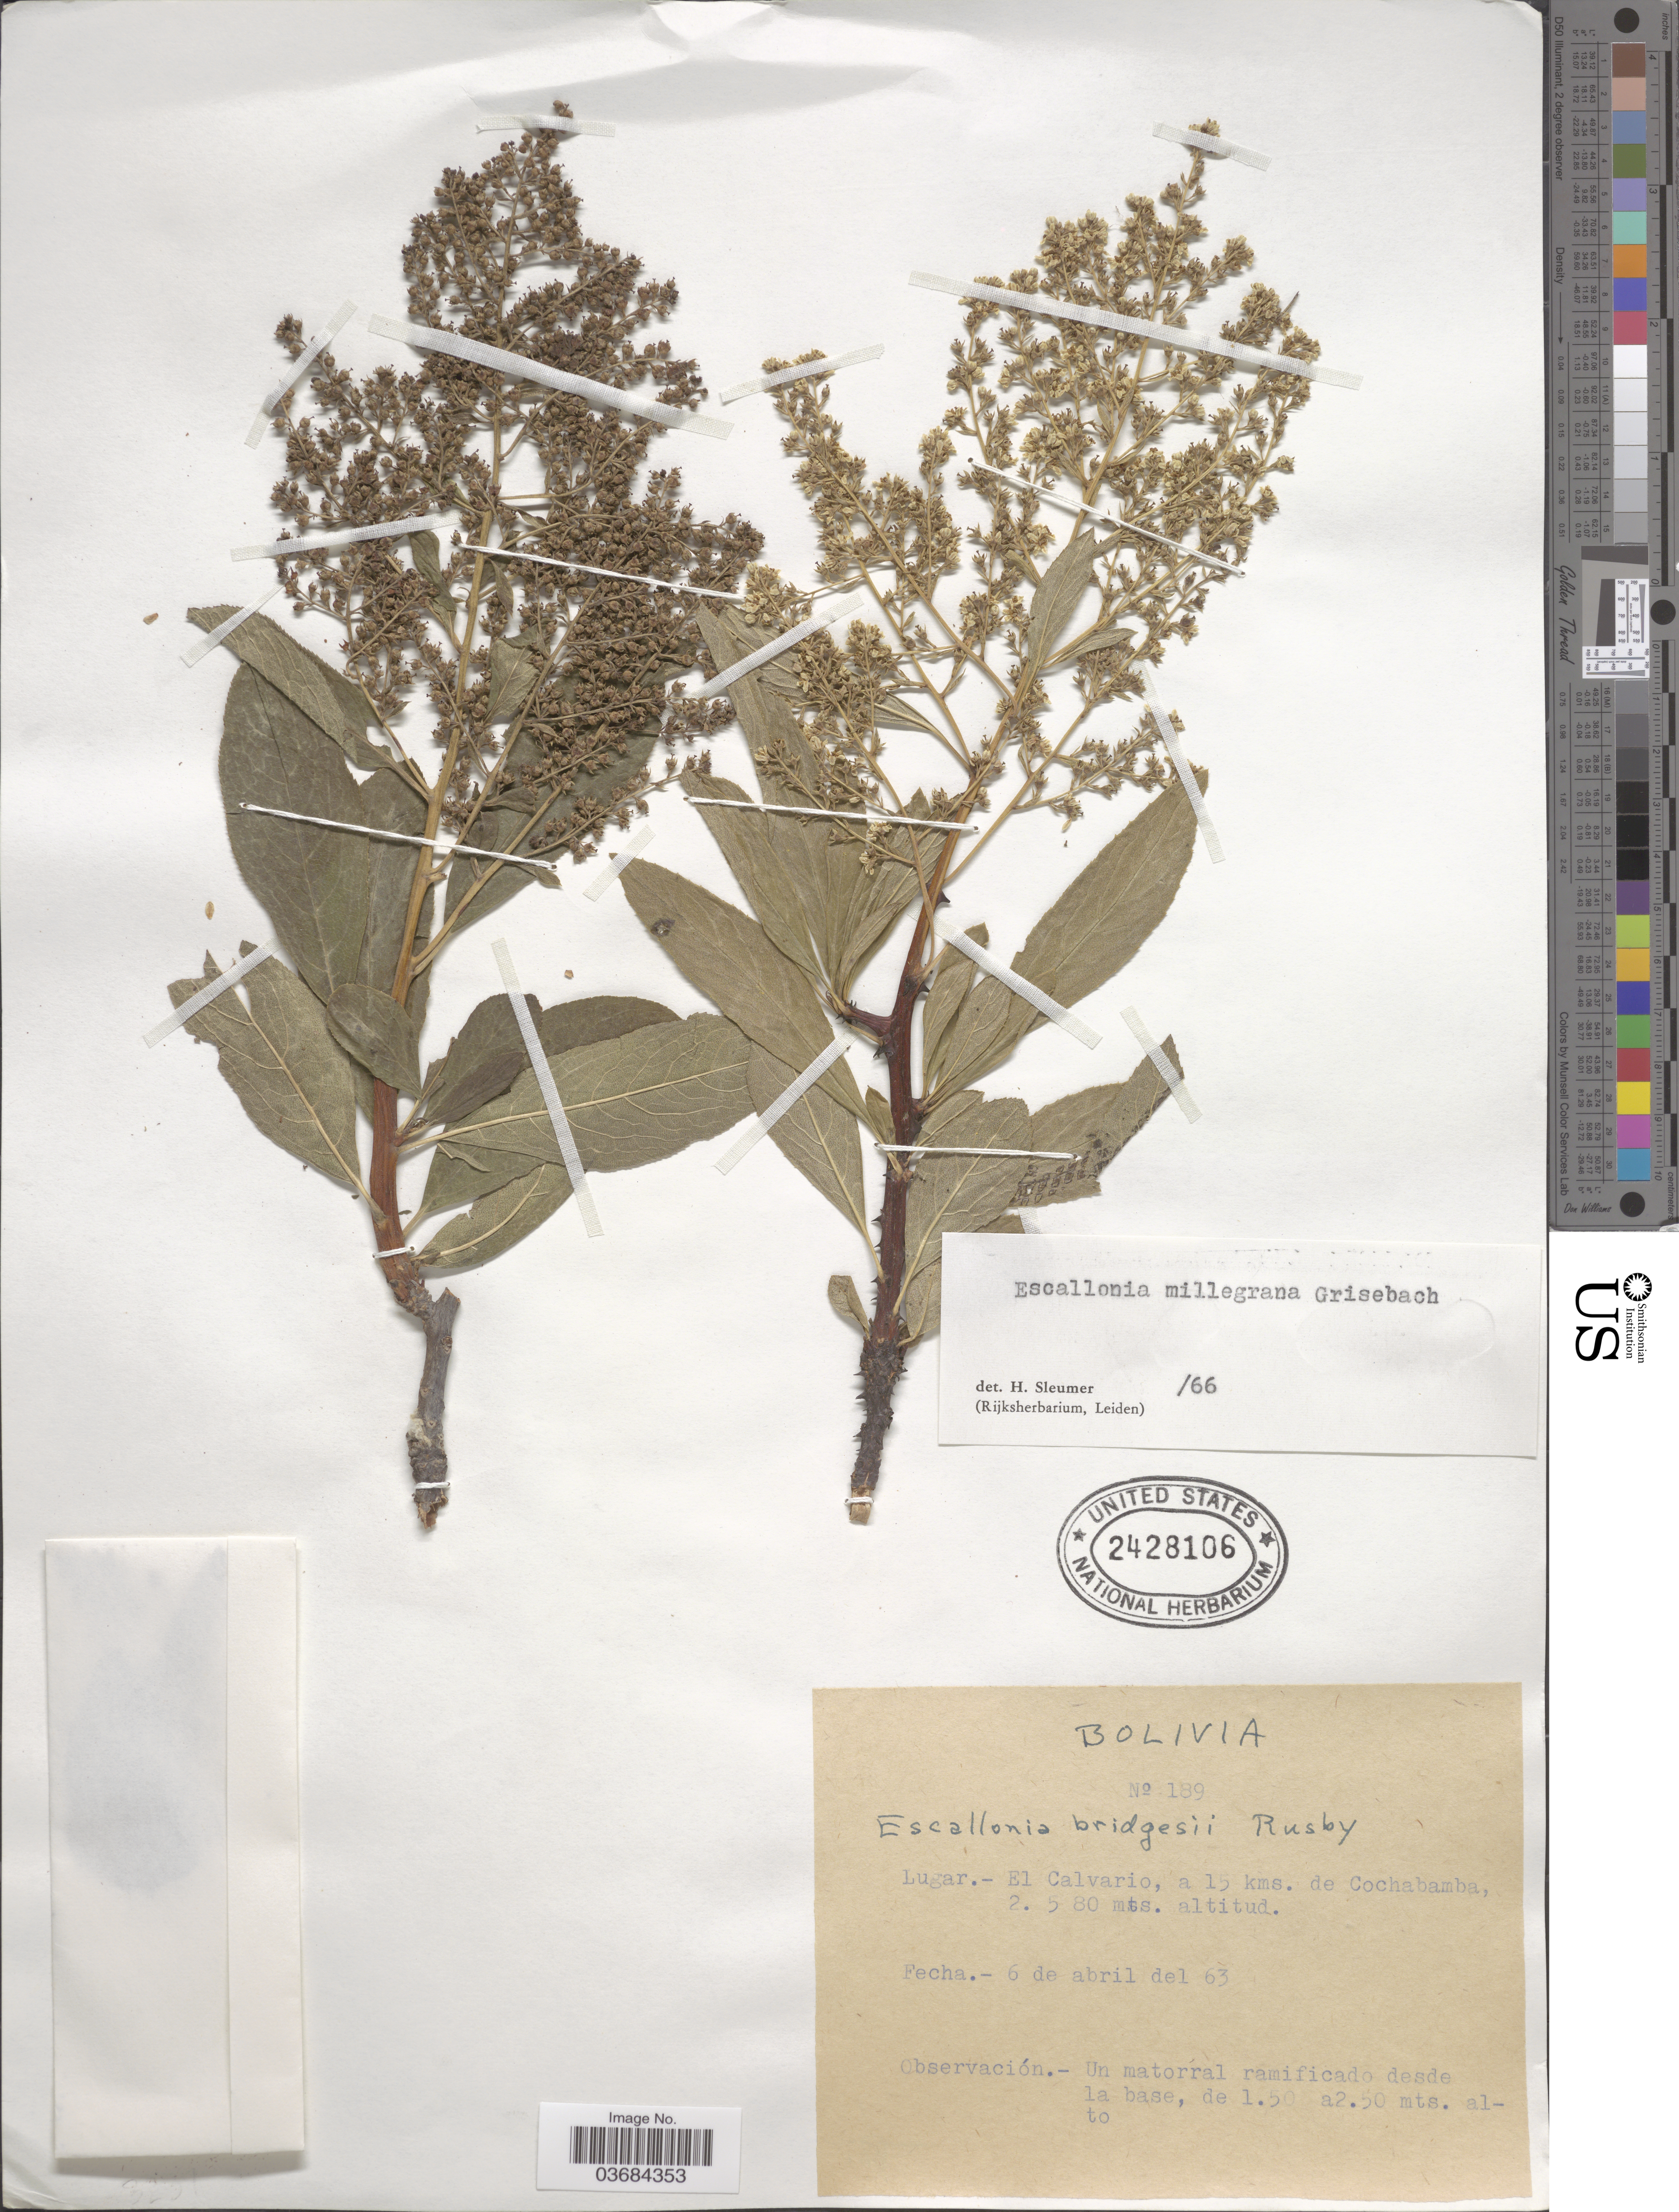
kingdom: Plantae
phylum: Tracheophyta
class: Magnoliopsida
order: Escalloniales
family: Escalloniaceae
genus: Escallonia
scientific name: Escallonia millegrana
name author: Griseb.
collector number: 189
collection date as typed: Transcribed d/m/y: 6/4/63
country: Bolivia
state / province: Cochabamba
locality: Lugar. - El Calvario, a 15 kms. de Cochabamba.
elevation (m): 2580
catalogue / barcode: US 2428106